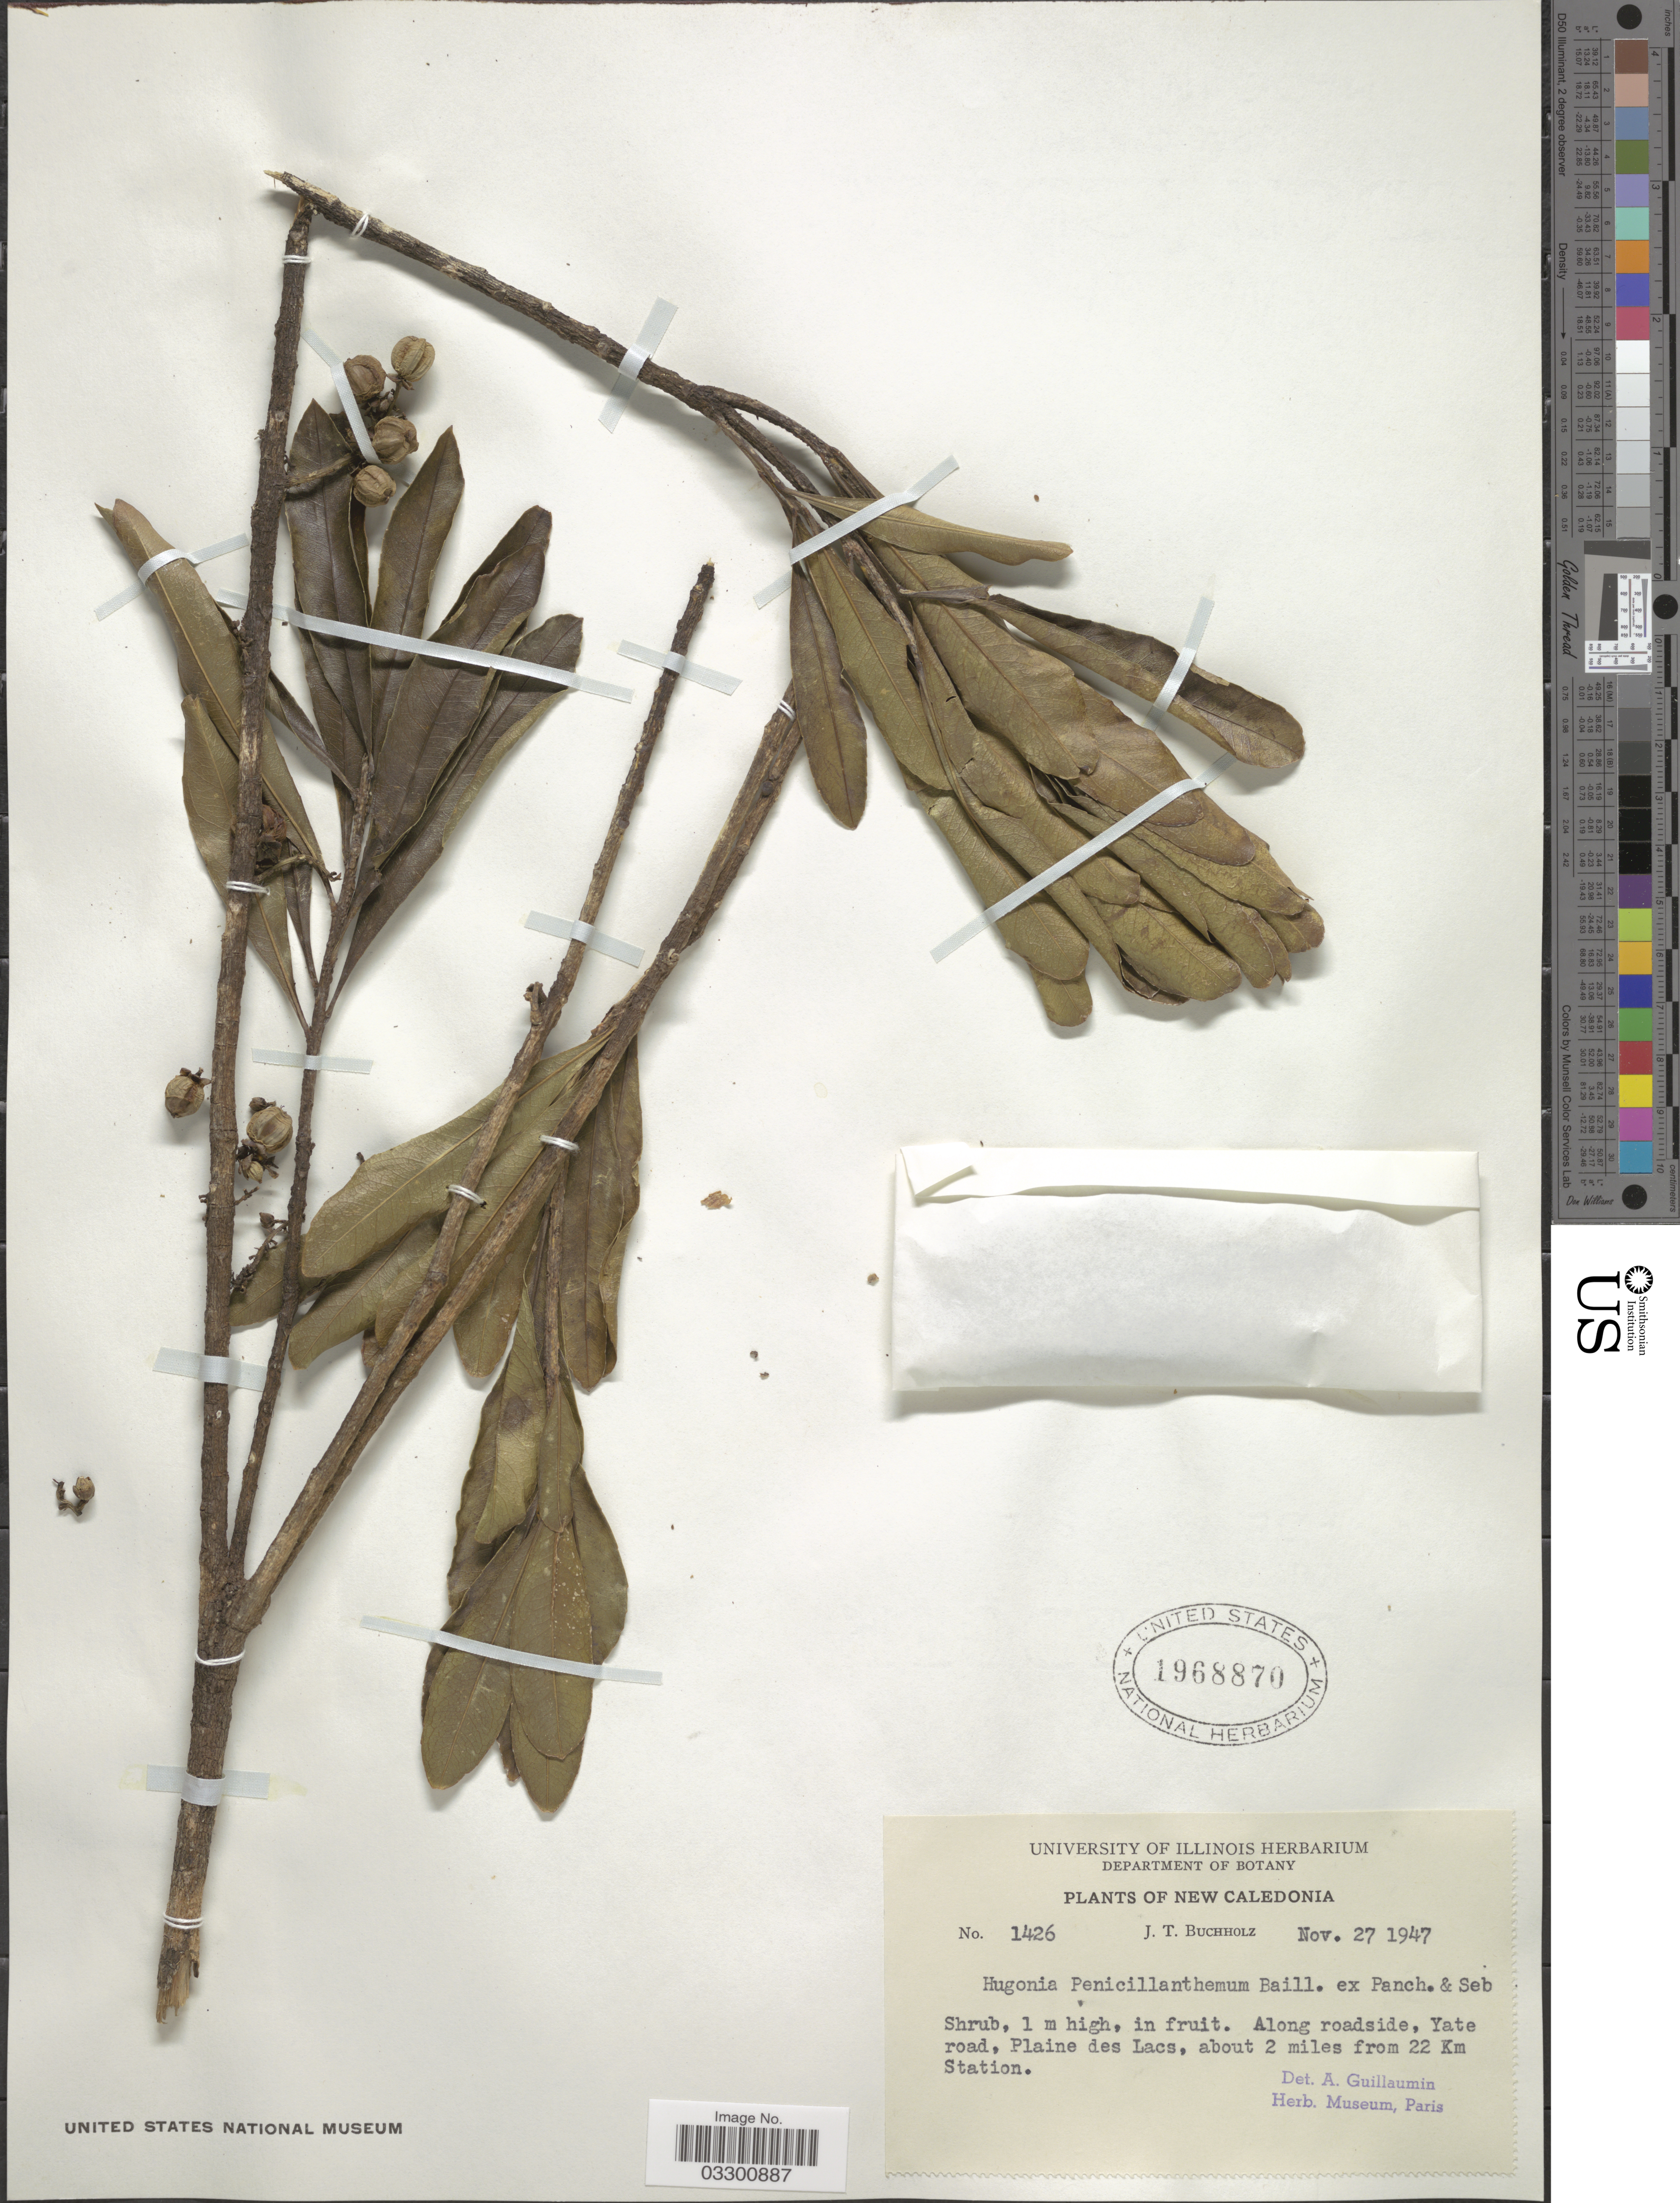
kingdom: Plantae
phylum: Tracheophyta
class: Magnoliopsida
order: Malpighiales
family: Linaceae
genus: Hugonia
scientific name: Hugonia penicillanthemum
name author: Baill. ex Pancher & Sebert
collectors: J. T. Buchholz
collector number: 1426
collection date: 1947-11-27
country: New Caledonia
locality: Along roadside, Yate road, Plaine des Lacs, about 2 miles from 22 Km Station.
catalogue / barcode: US 1968870